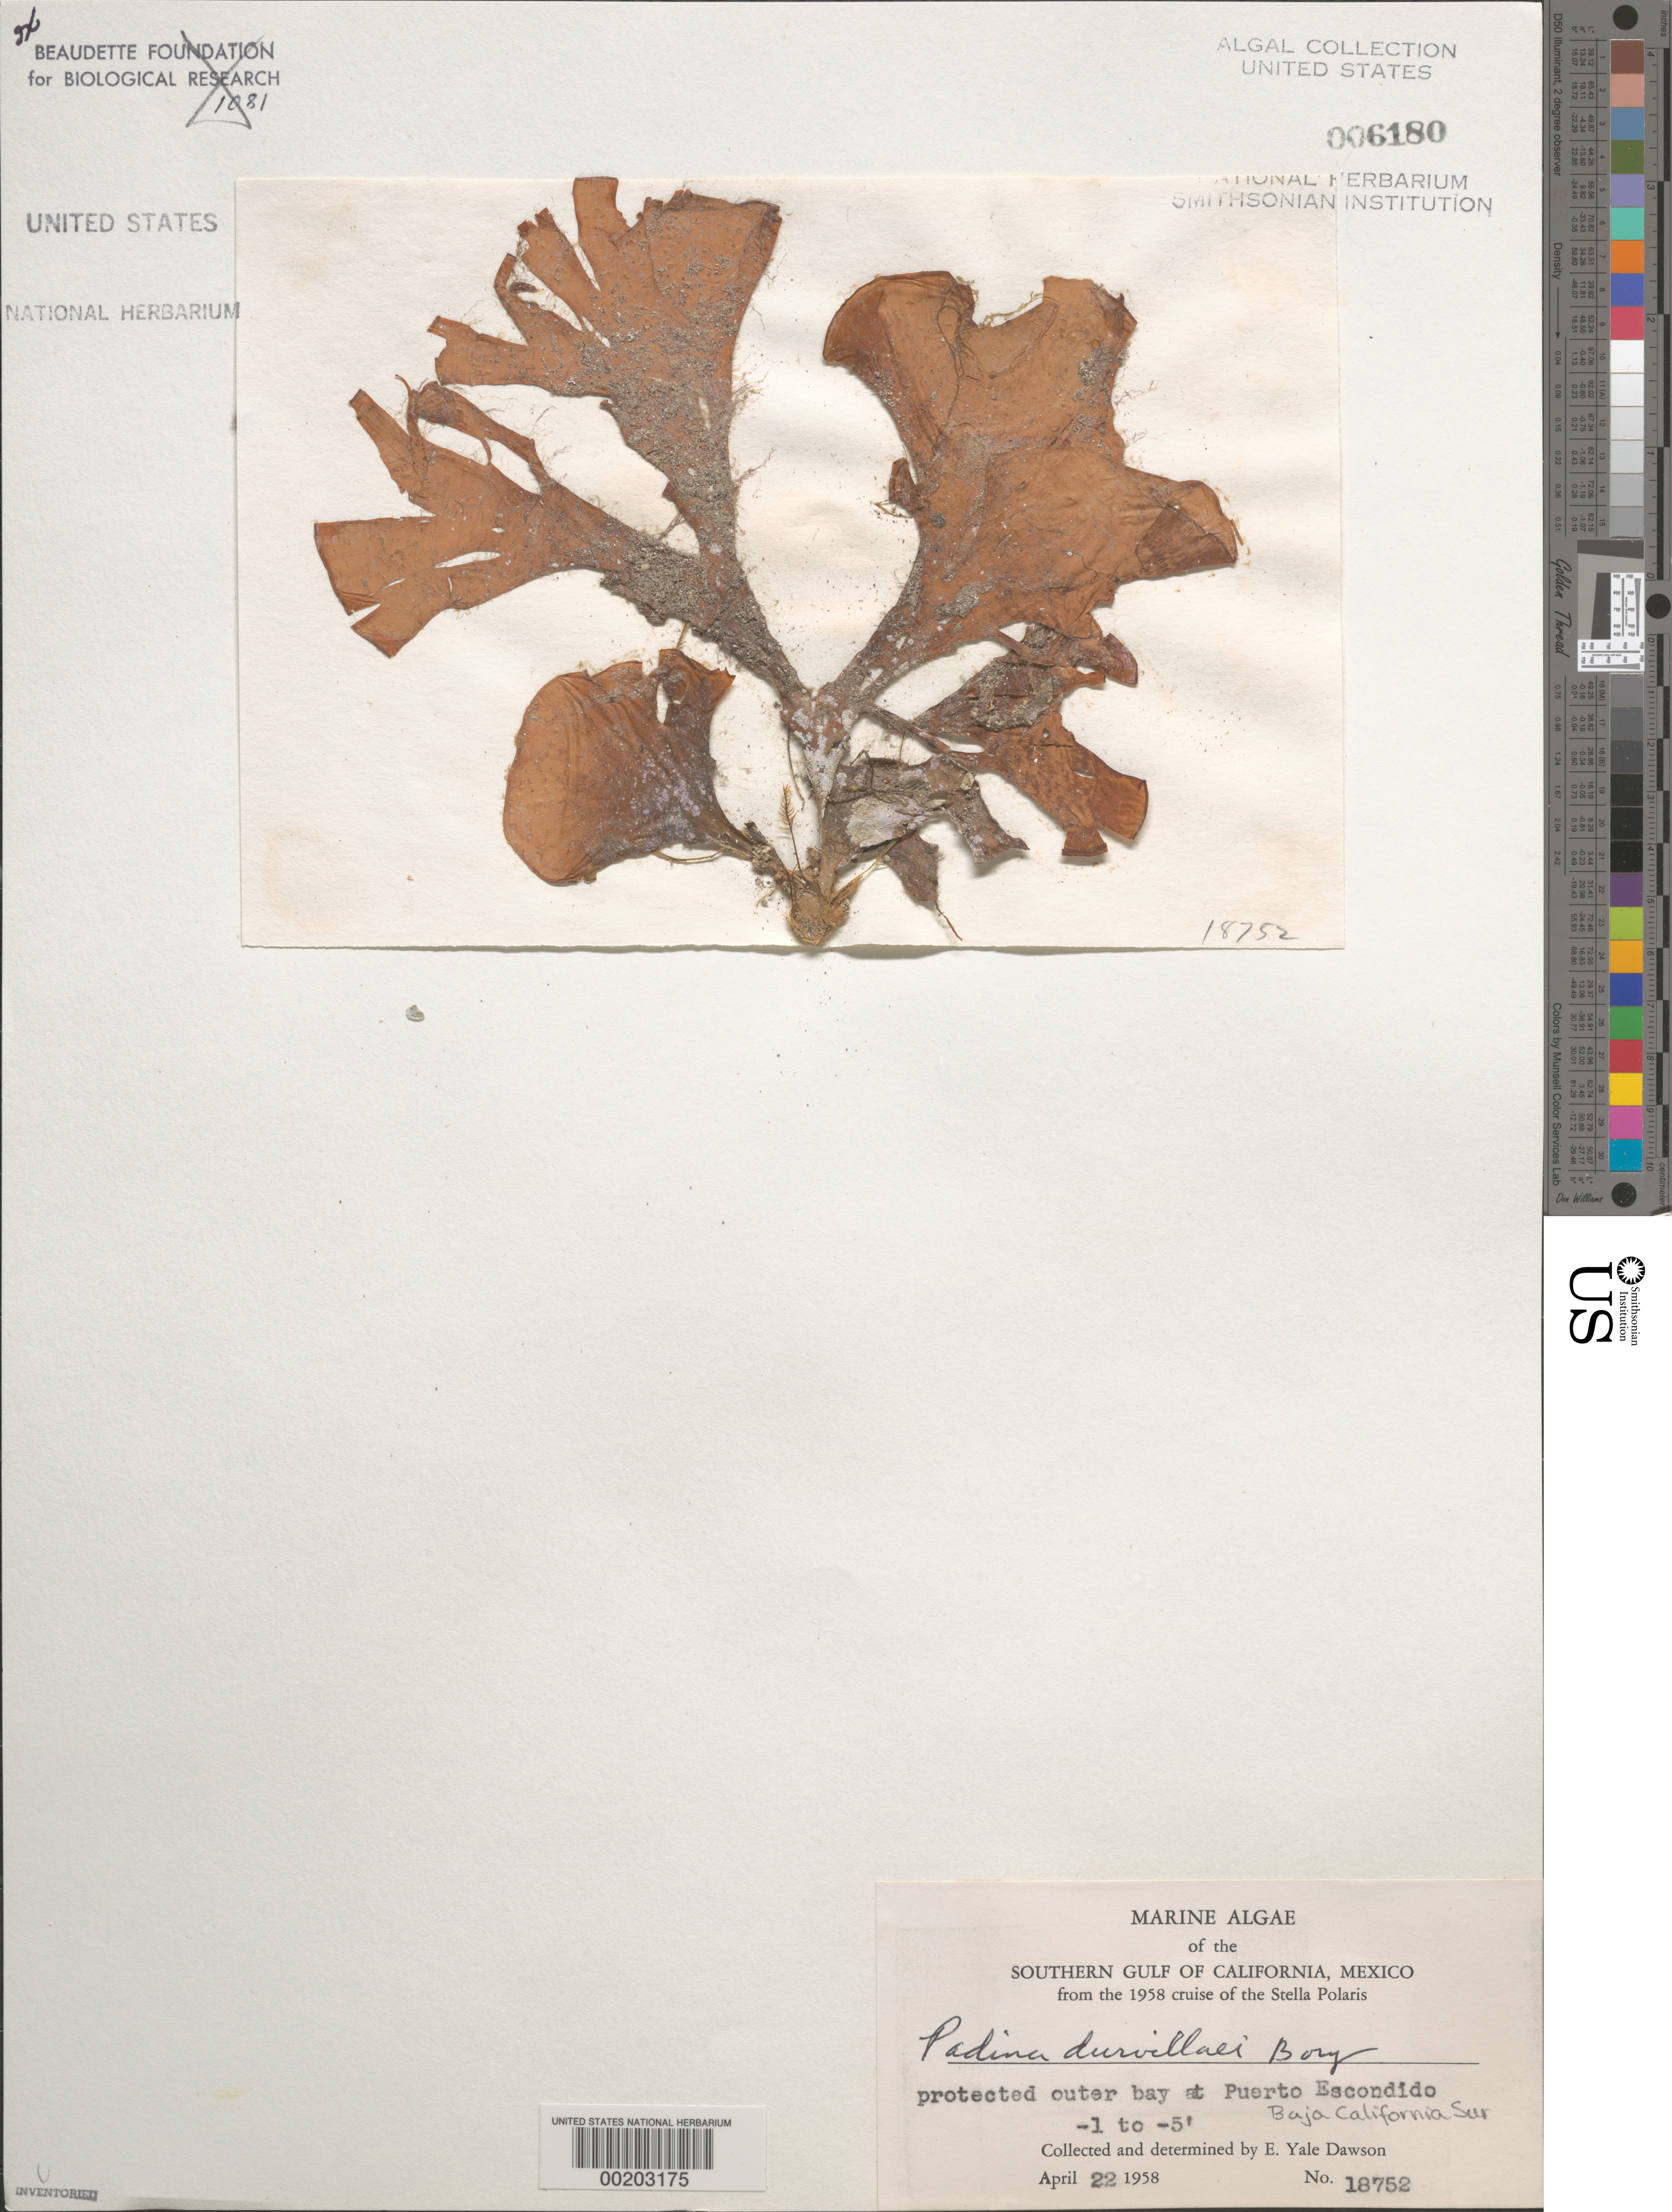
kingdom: Chromista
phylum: Ochrophyta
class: Phaeophyceae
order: Dictyotales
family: Dictyotaceae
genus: Padina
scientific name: Padina durvillaei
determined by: Dawson, E. Y.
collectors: E. Y. Dawson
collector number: EYD 18752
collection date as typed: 22 Apr 1958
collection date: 1958-04-22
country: Mexico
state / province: Baja California Sur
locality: Puerto Escondido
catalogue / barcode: US 6180